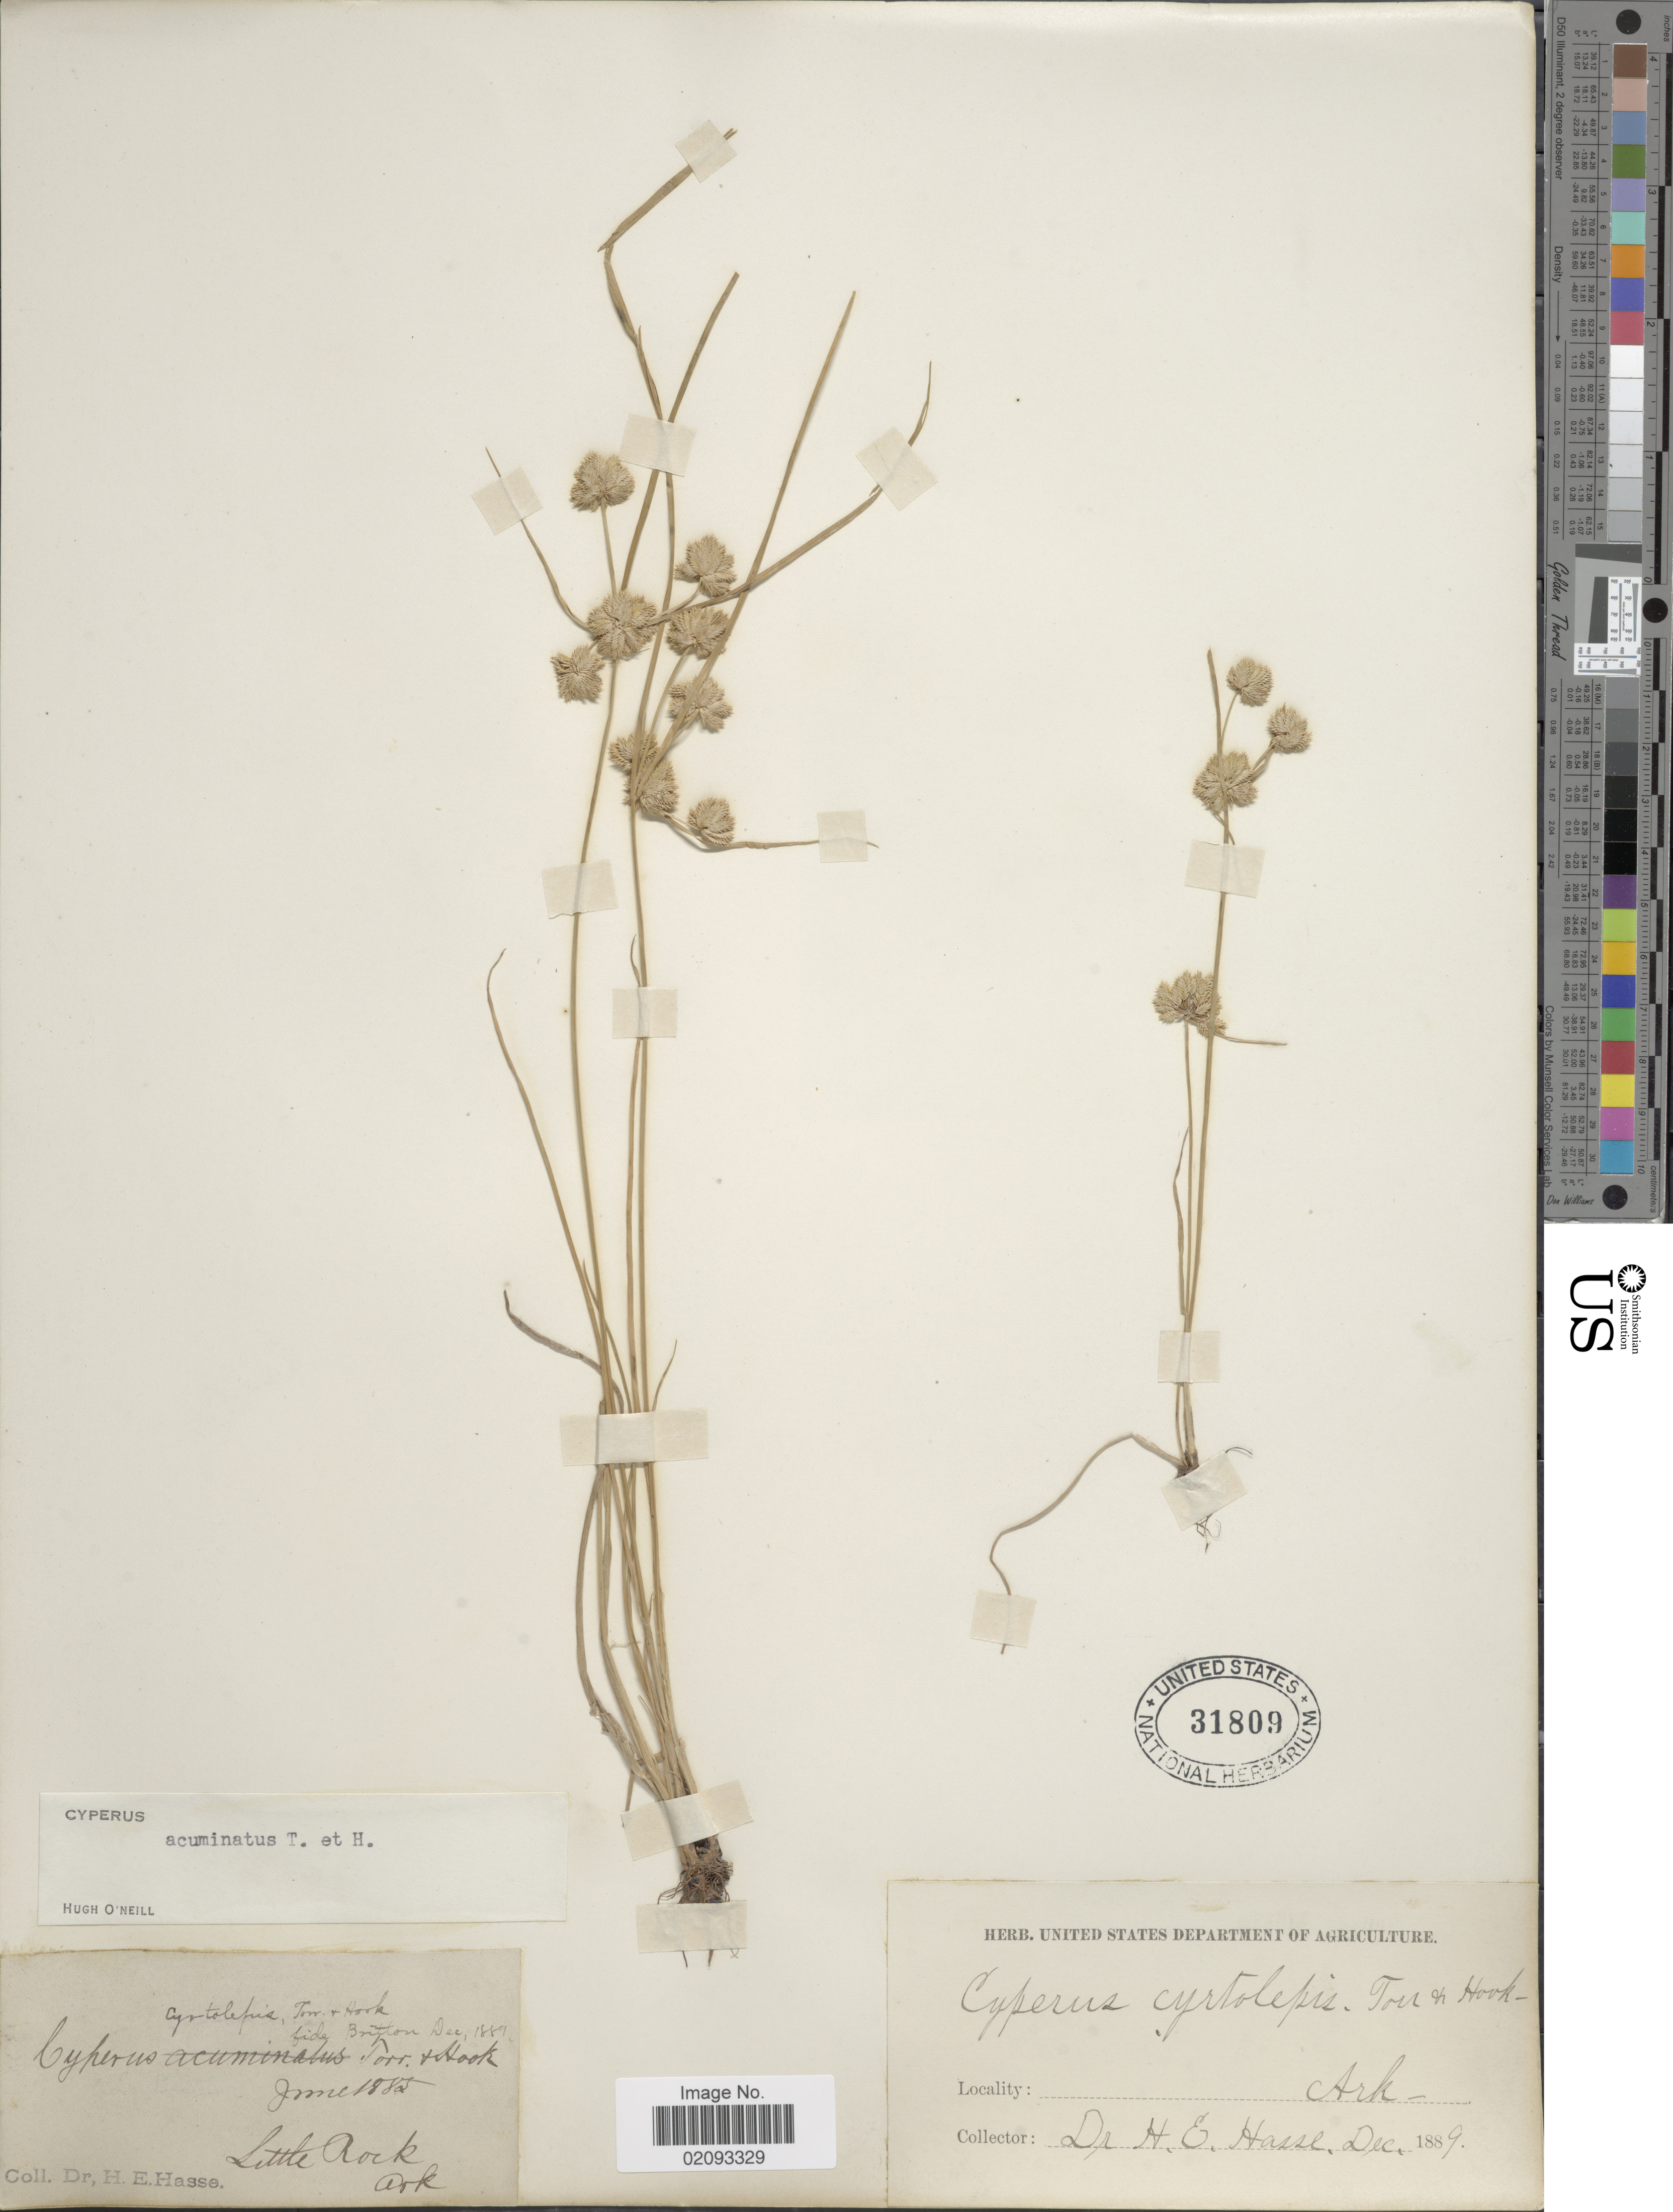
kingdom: Plantae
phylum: Tracheophyta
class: Liliopsida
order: Poales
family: Cyperaceae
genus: Cyperus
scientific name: Cyperus acuminatus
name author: Torr. & Hook.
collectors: H. E. Hasse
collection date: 1889-12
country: United States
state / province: Arkansas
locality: Little Rock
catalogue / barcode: US 31809